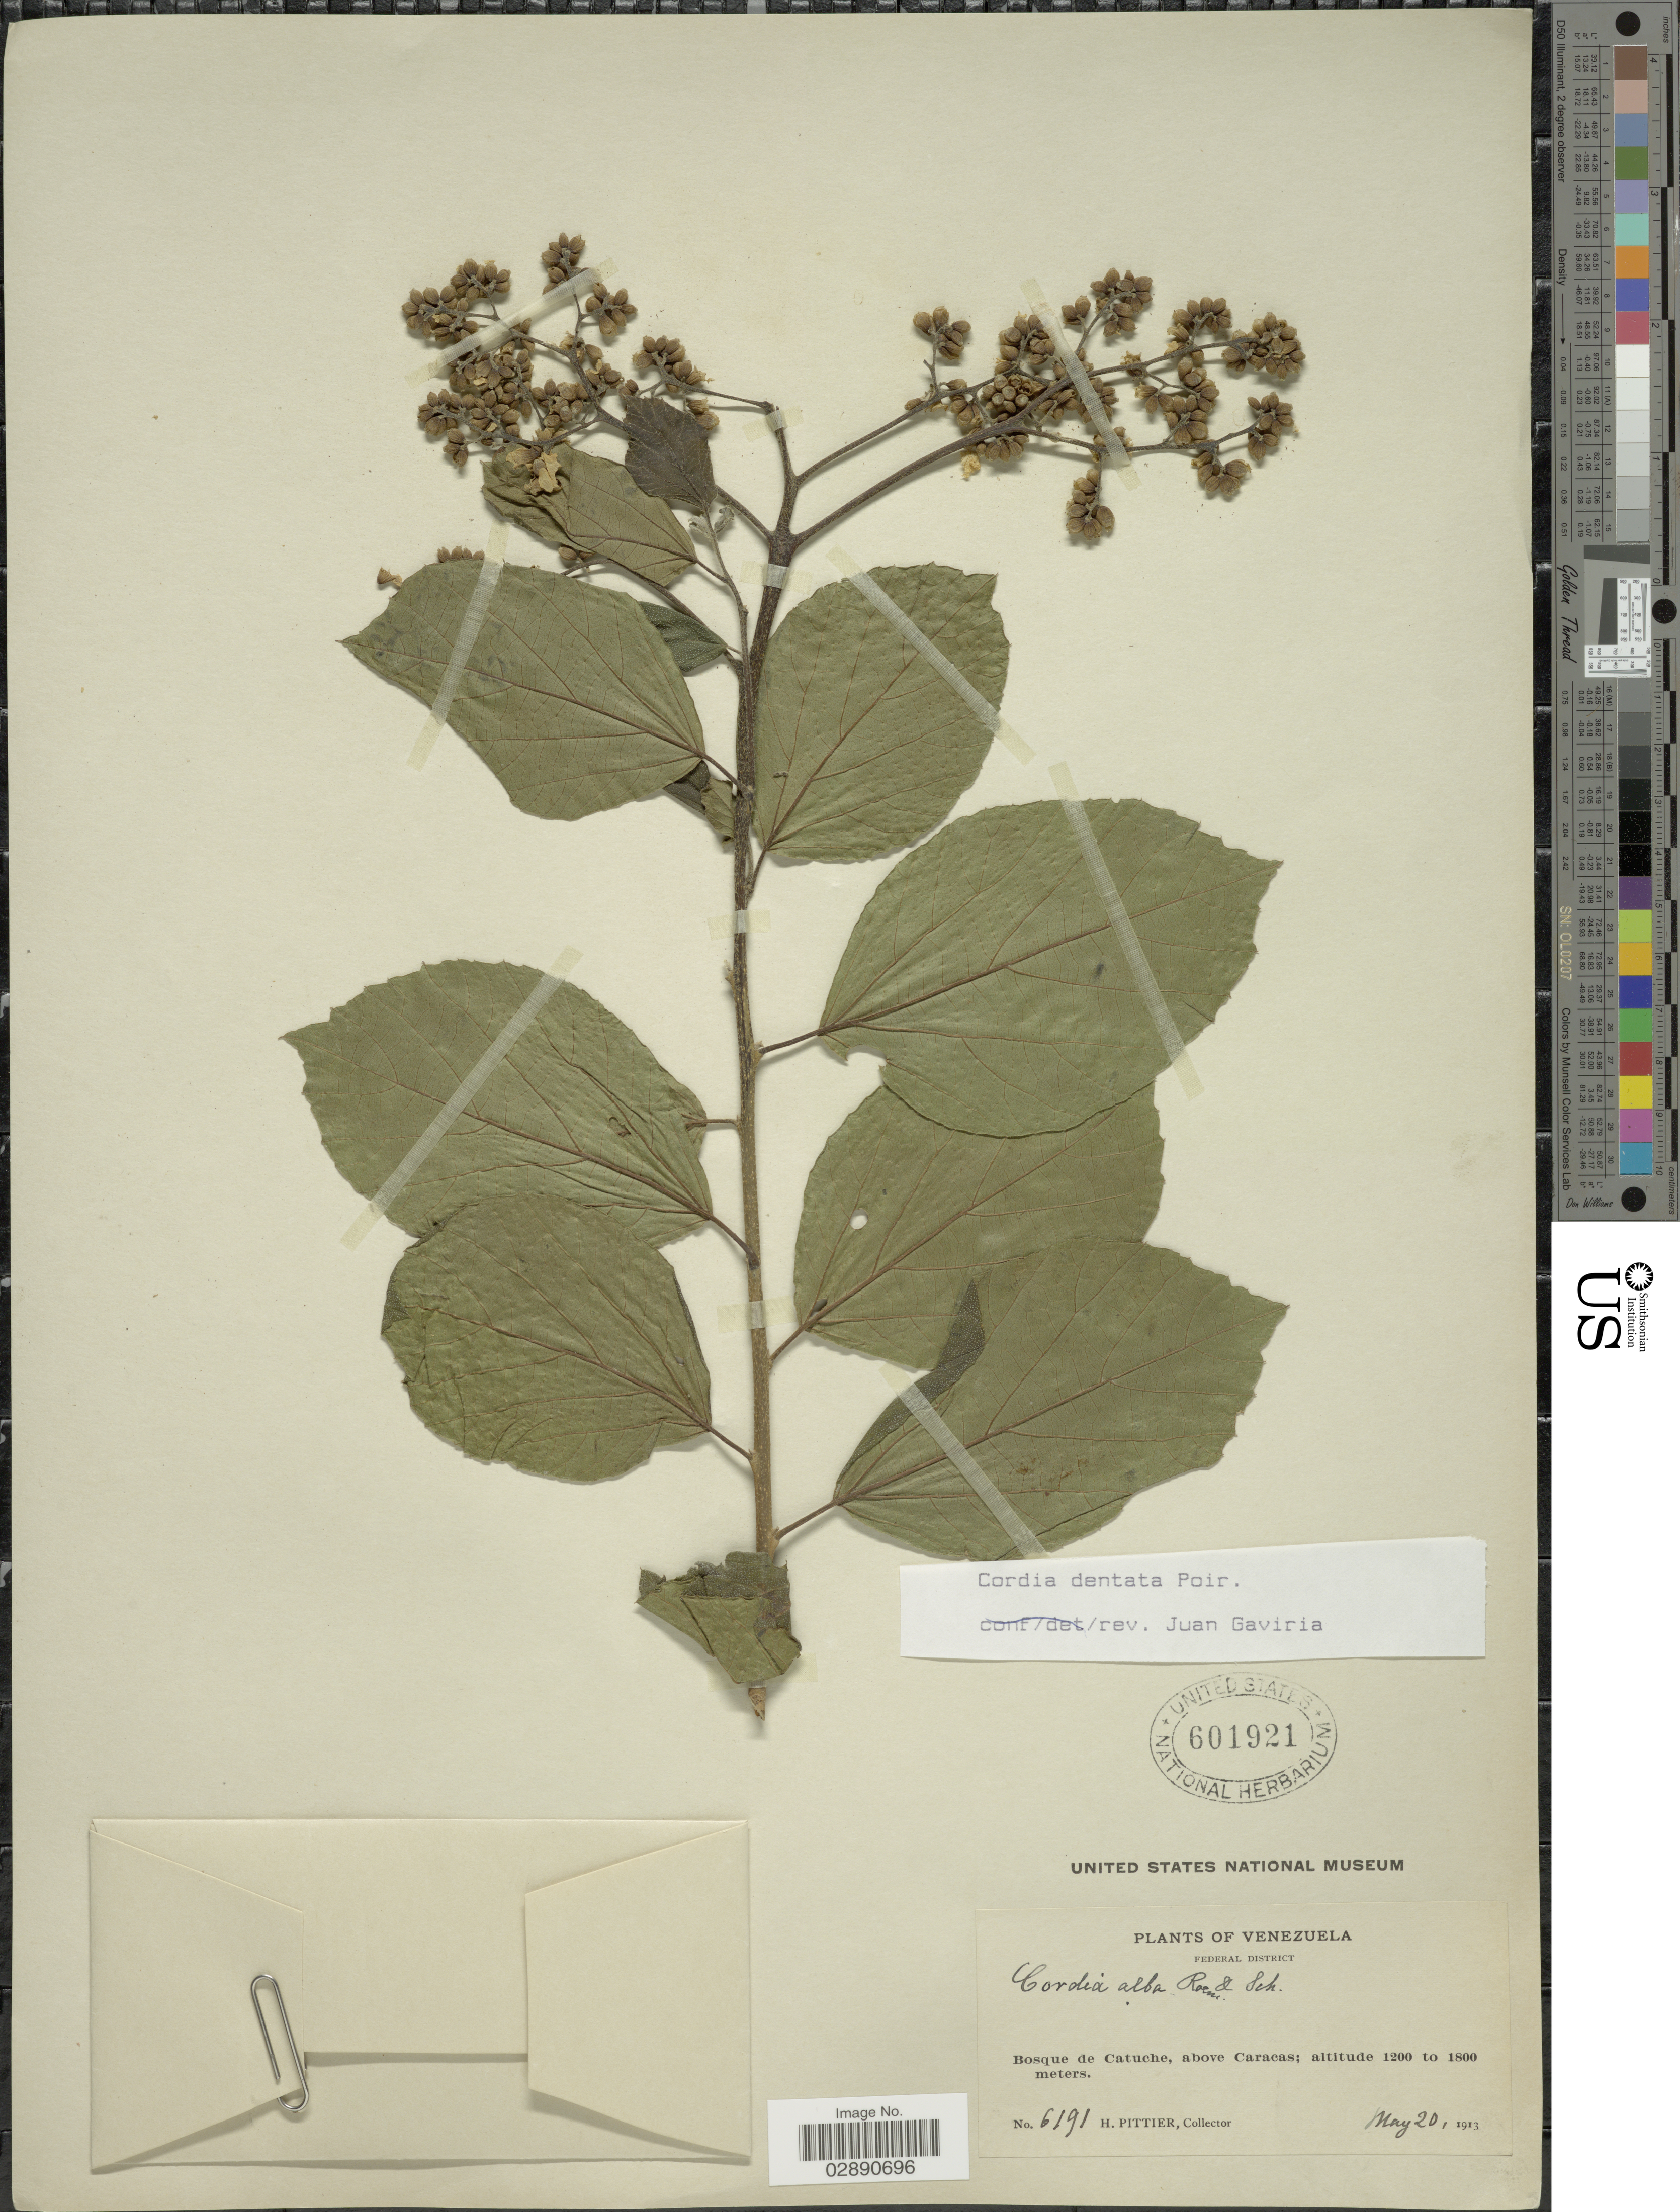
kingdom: Plantae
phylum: Tracheophyta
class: Magnoliopsida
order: Boraginales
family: Cordiaceae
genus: Cordia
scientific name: Cordia dentata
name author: Poir.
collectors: H. F. Pittier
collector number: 6191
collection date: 1913-05-20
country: Venezuela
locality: Federal District. Bosque de Catuche, above Caracas.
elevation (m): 1200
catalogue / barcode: US 601921